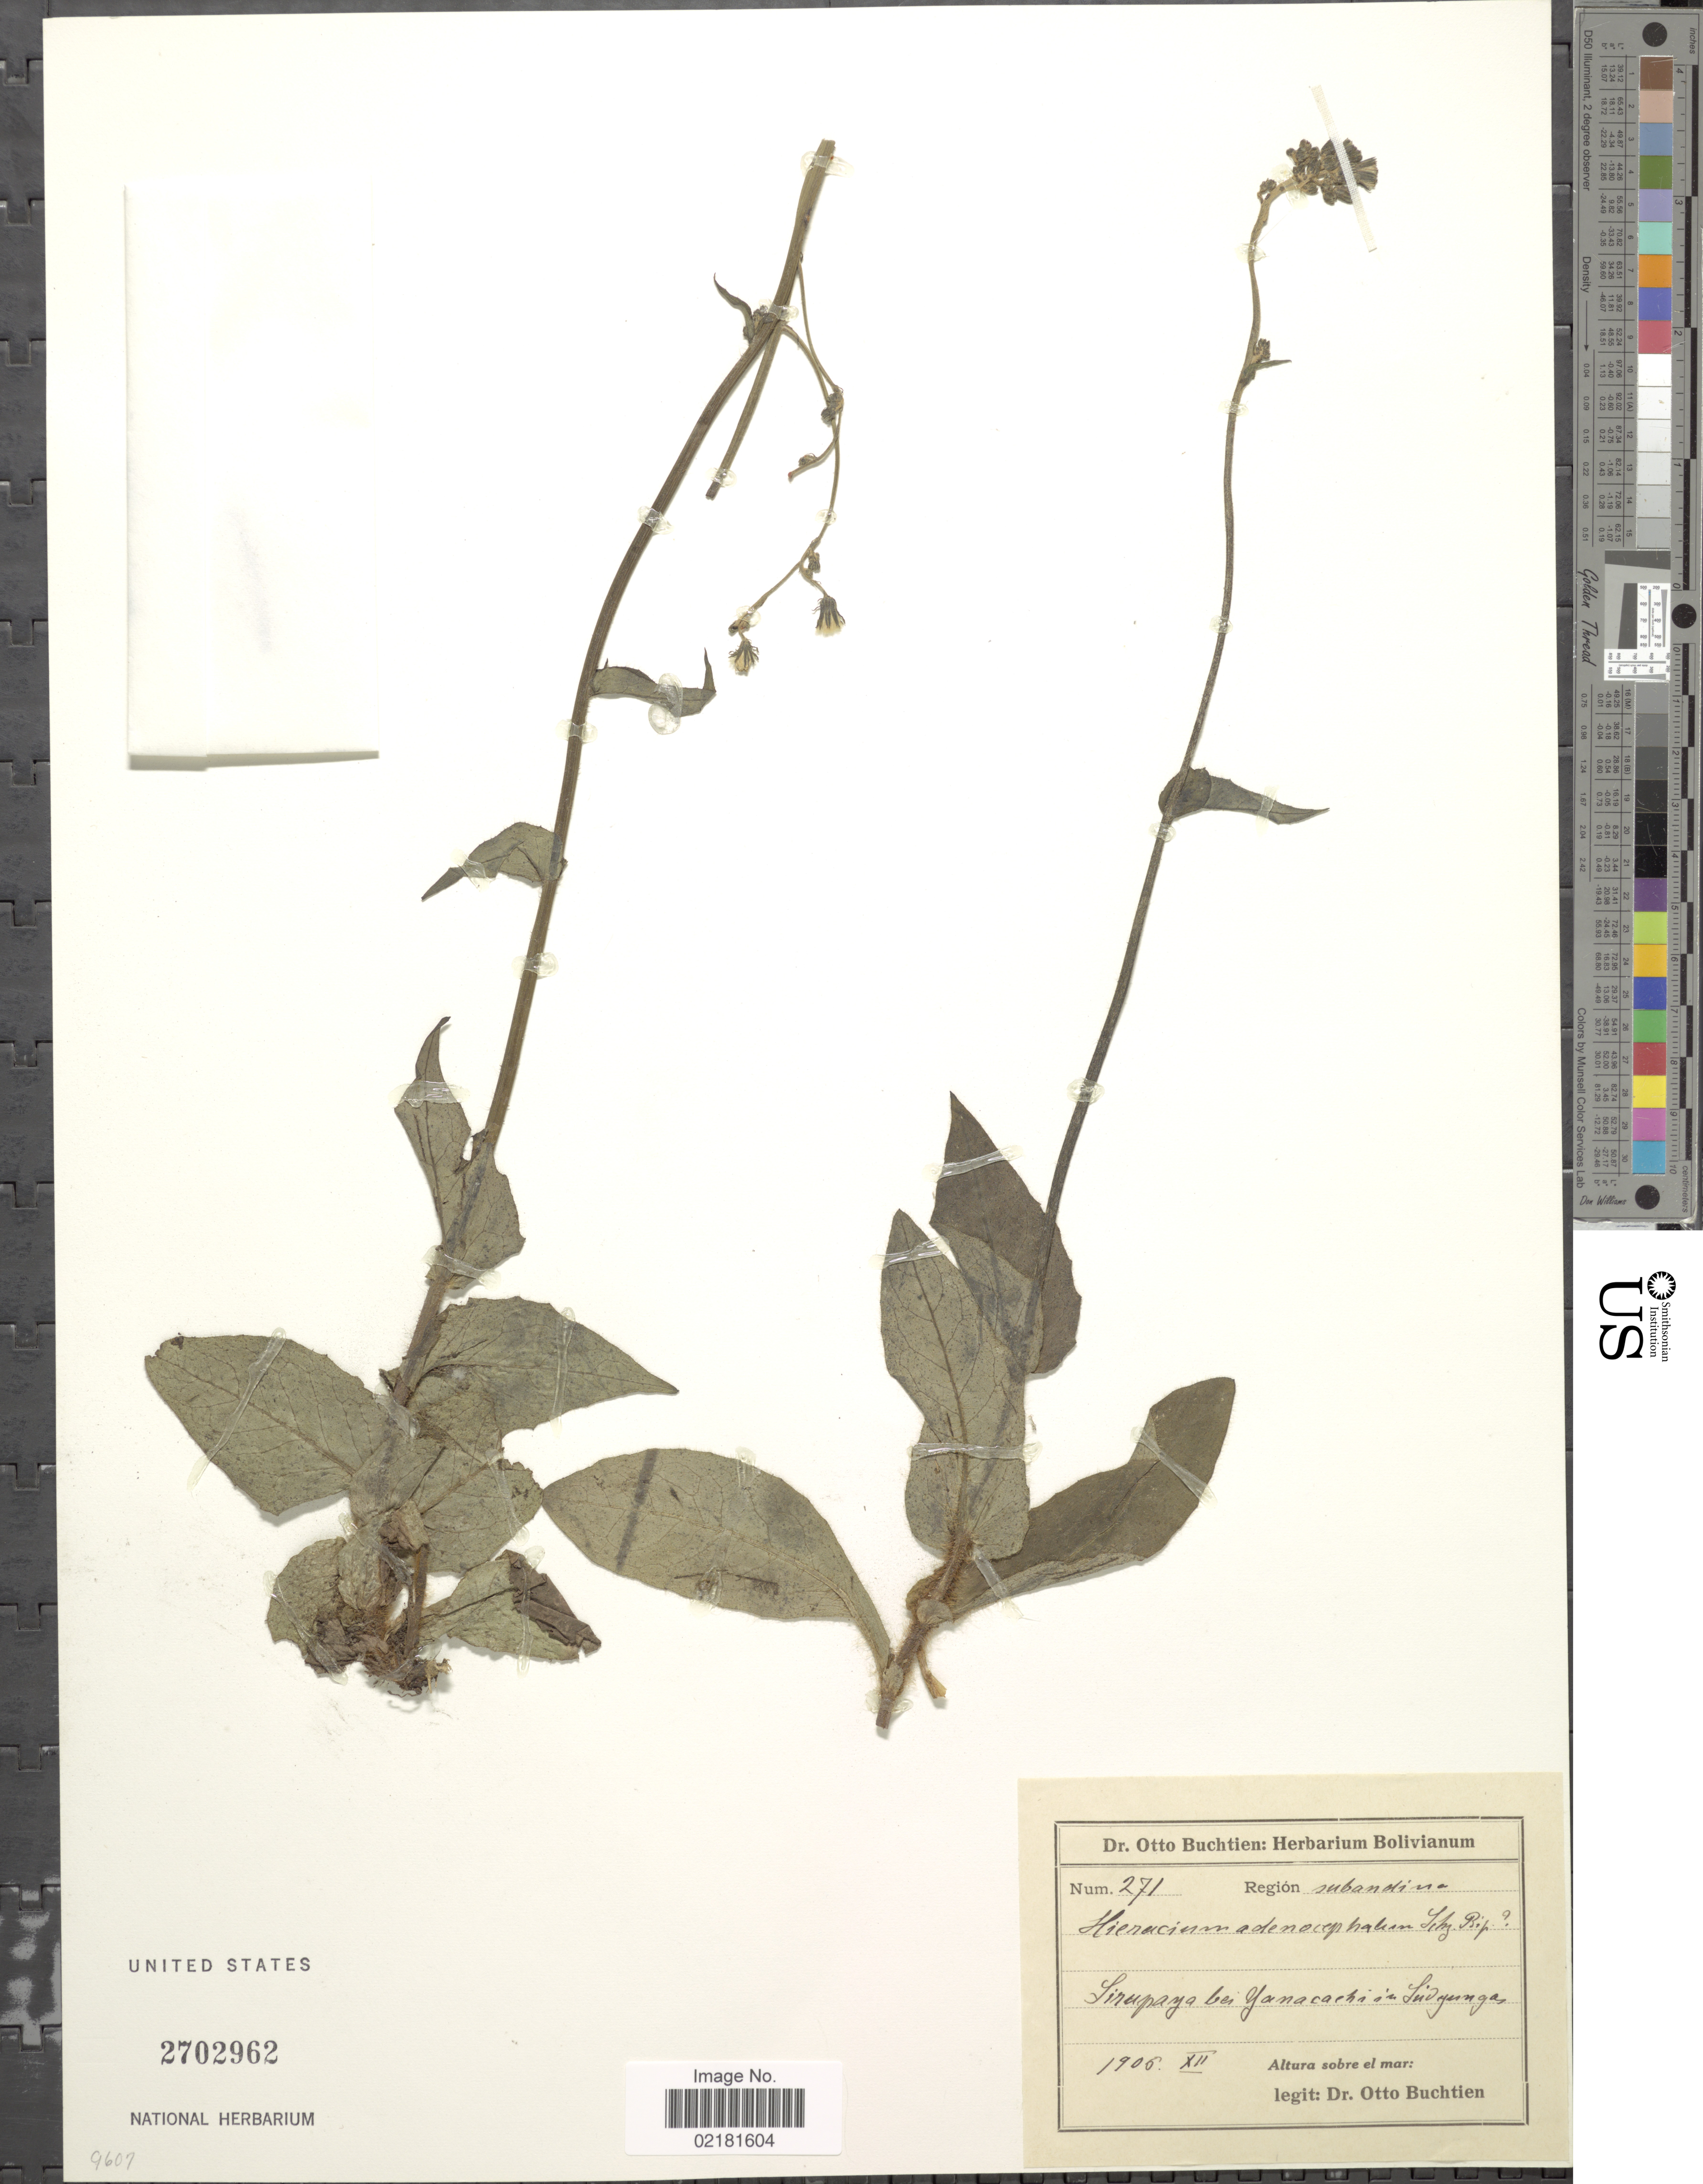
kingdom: Plantae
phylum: Tracheophyta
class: Magnoliopsida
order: Asterales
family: Asteraceae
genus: Hieracium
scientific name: Hieracium adenocephalum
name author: (Sch. Bip.) Arvet-Touvet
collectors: O. Buchtien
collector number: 271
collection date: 1905-12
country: Bolivia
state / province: La Paz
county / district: Sud Yungas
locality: Yanacachi, region subandina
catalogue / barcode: US 2702962